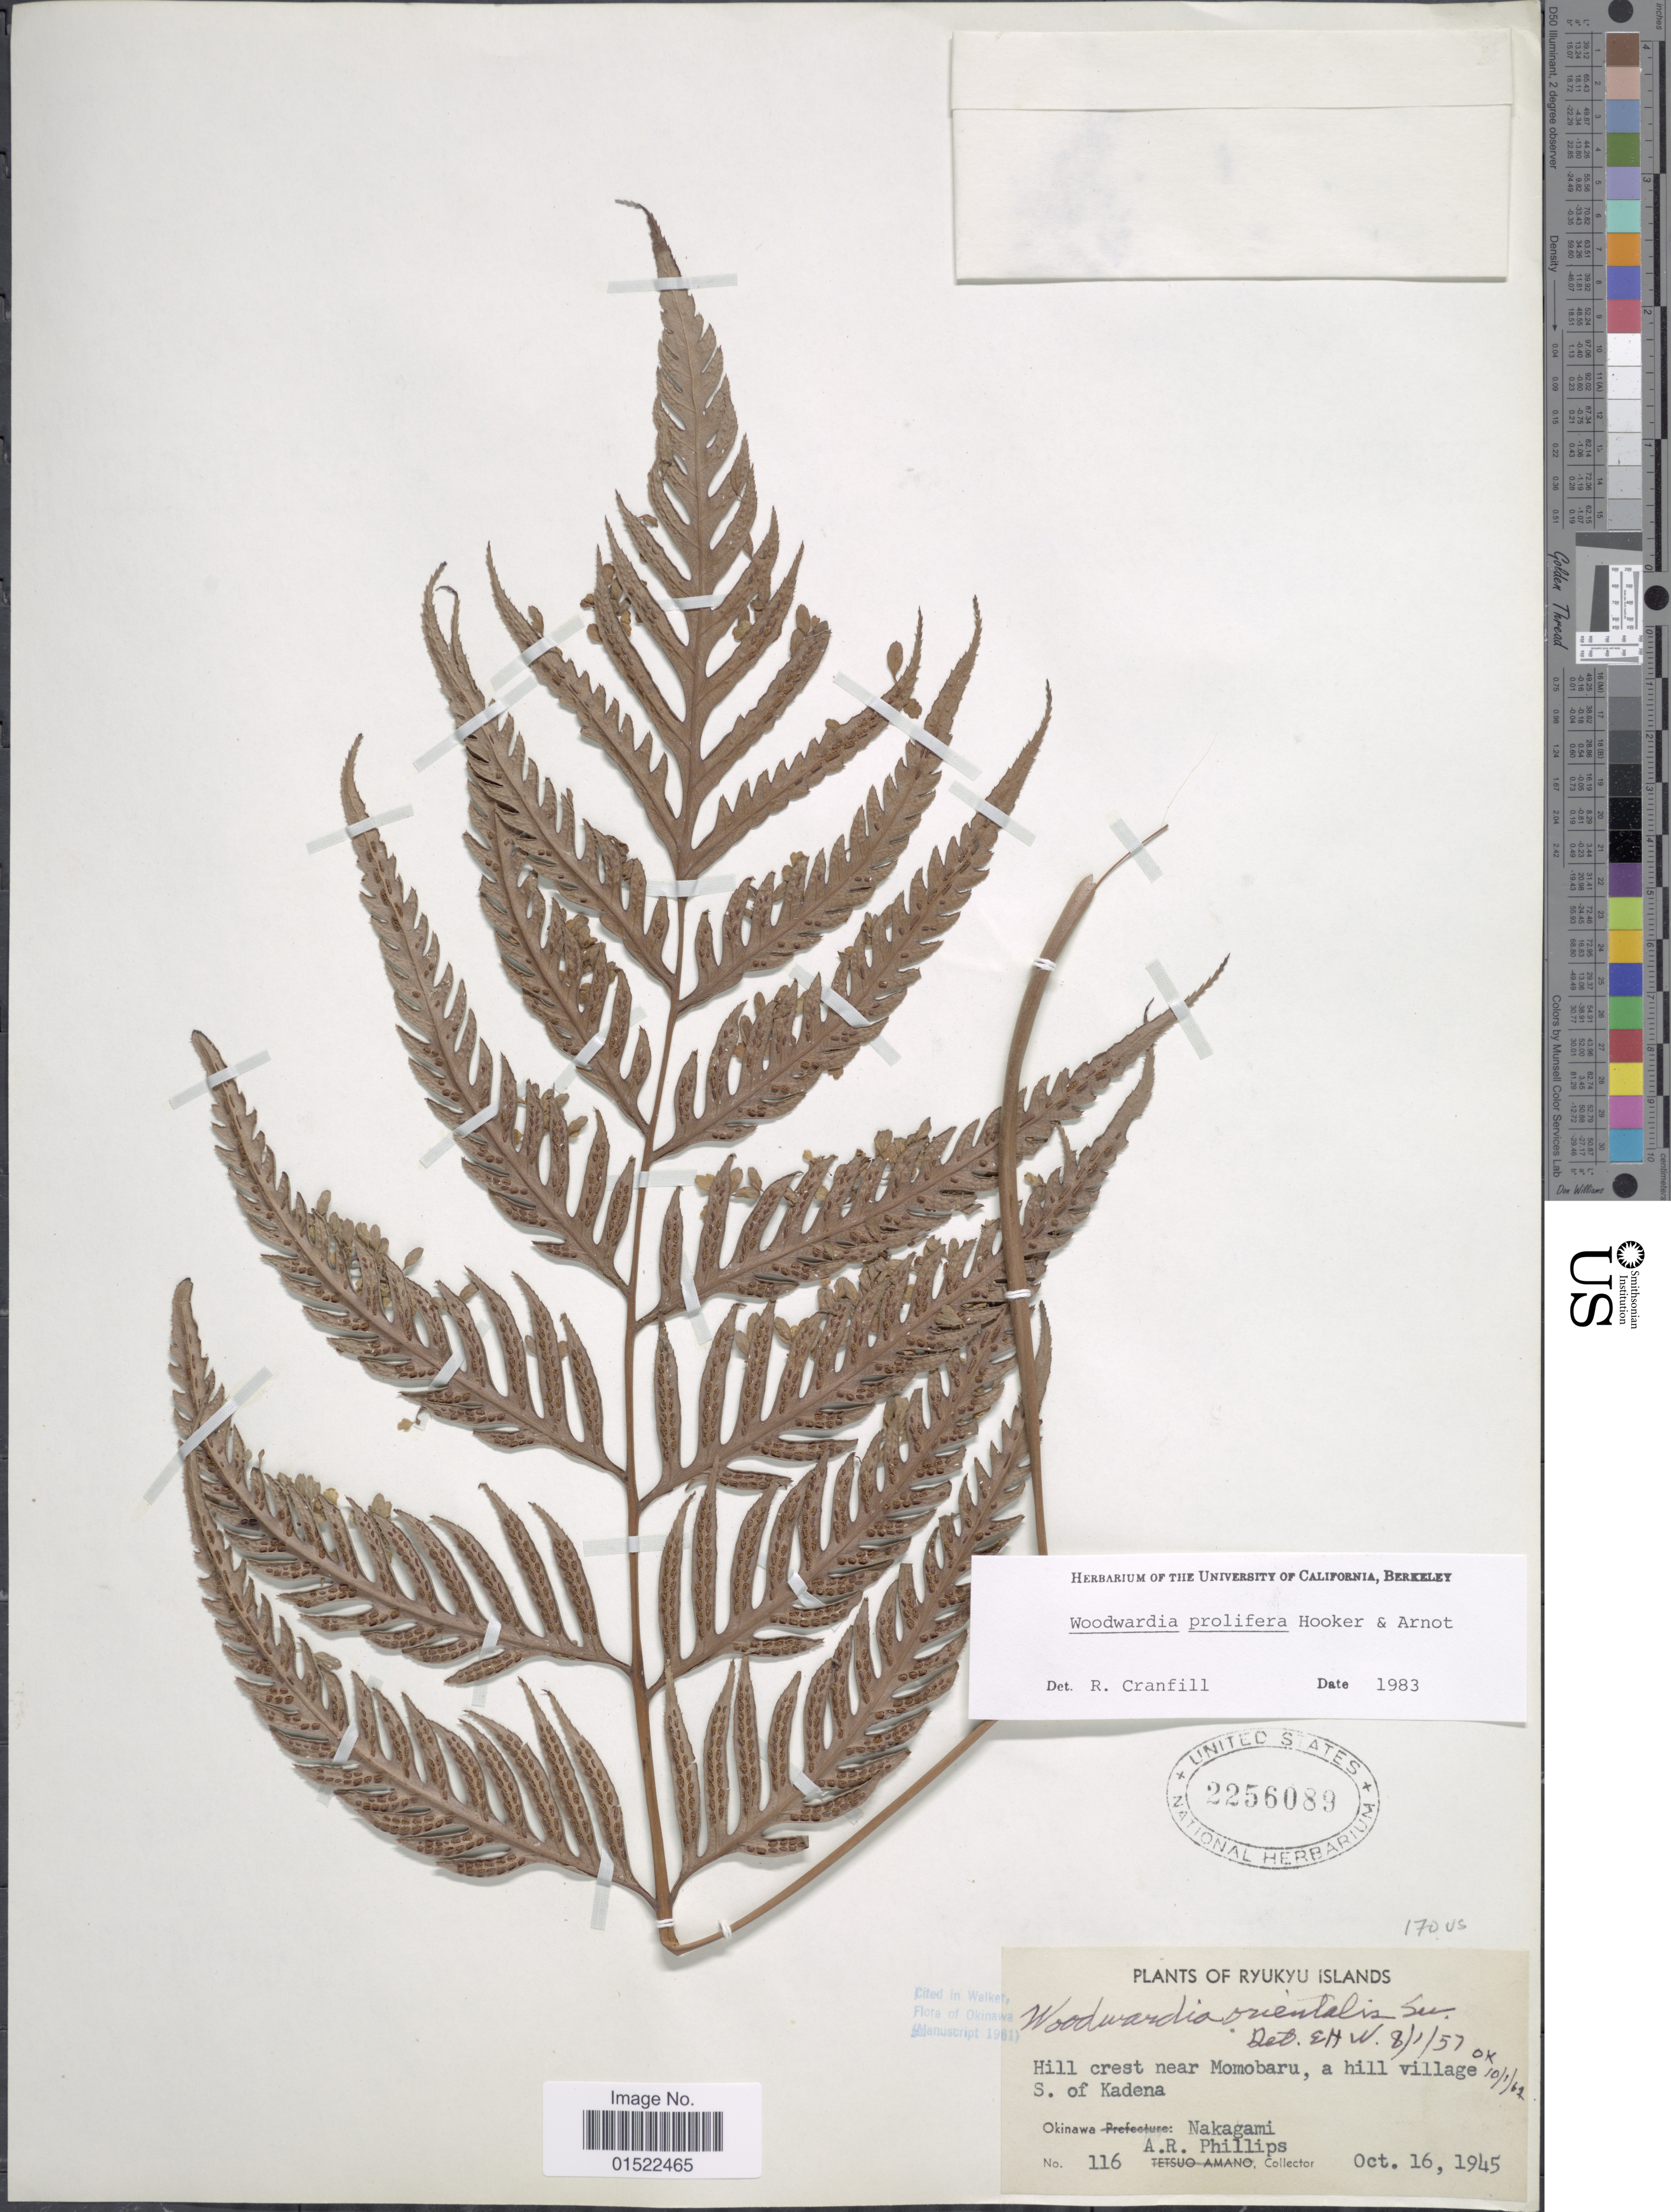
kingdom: Plantae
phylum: Tracheophyta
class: Polypodiopsida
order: Polypodiales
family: Blechnaceae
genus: Woodwardia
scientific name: Woodwardia prolifera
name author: Hook. & Arn.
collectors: A. R. Phillips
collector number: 116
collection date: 1945-10-16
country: Japan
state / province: Okinawa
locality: Ryukyu Islands, Hills crest near Momobaru, a hill village S. of Kadena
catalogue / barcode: US 2256089